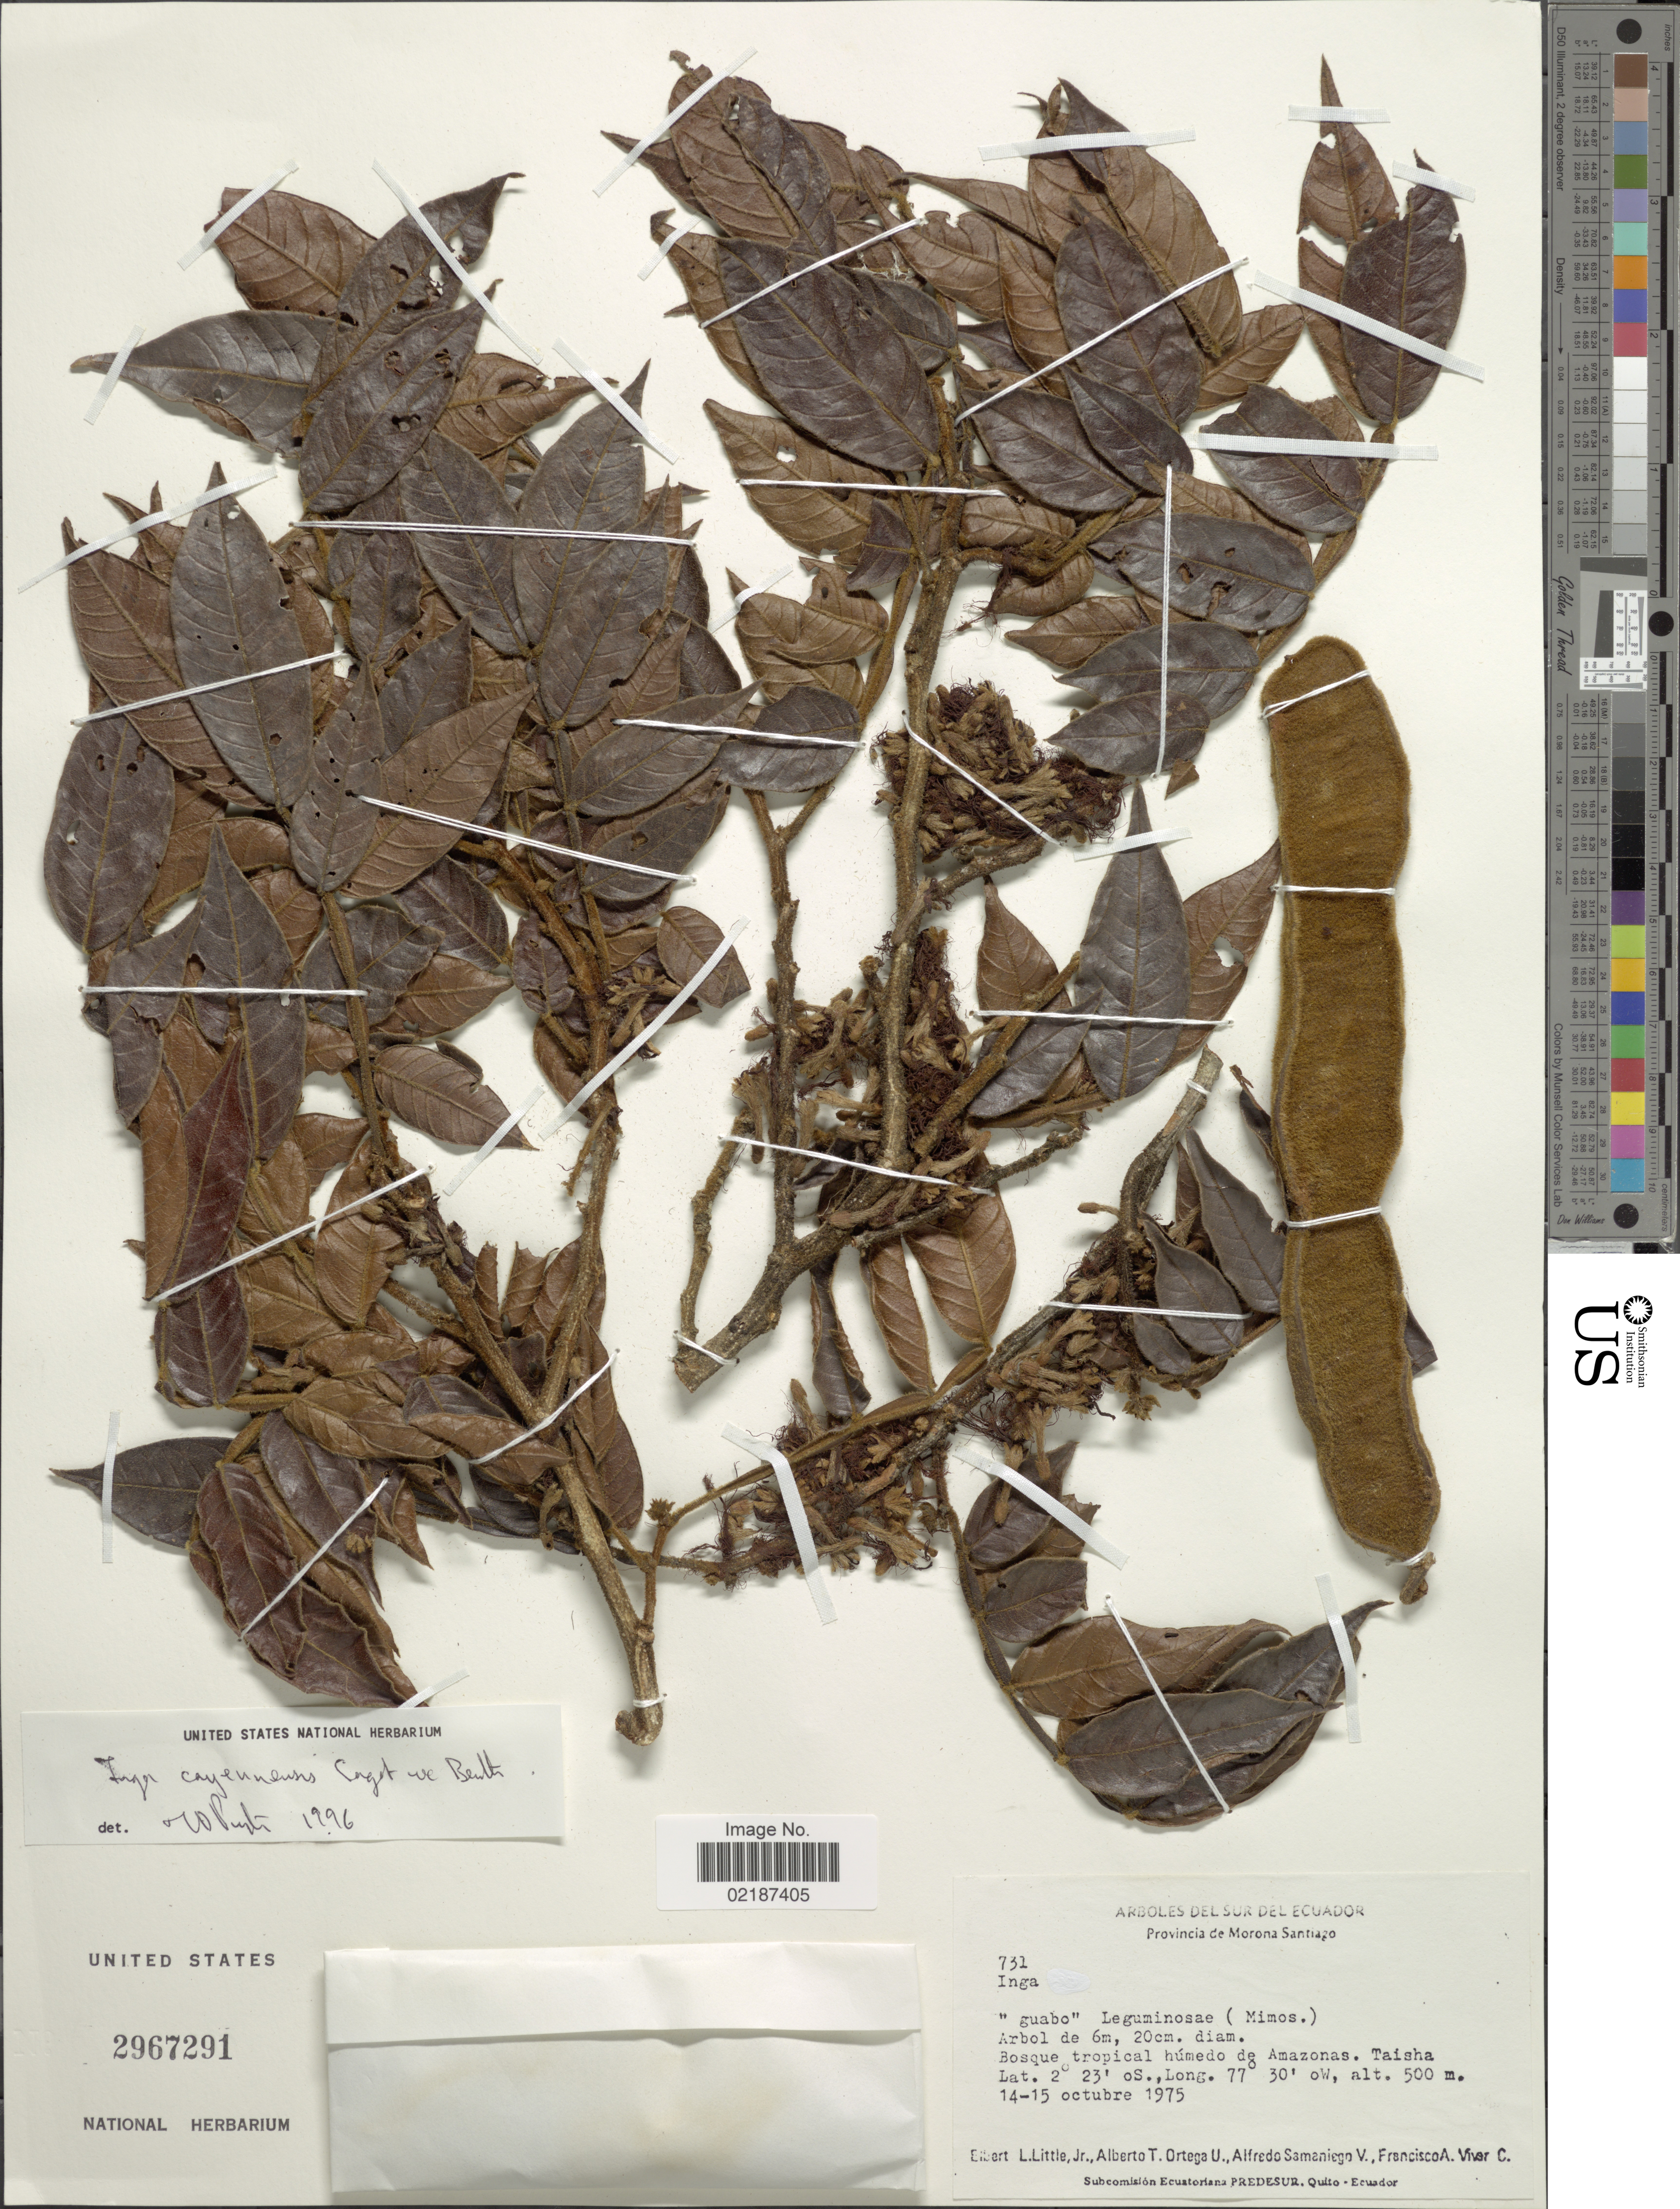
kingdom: Plantae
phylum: Tracheophyta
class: Magnoliopsida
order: Fabales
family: Fabaceae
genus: Inga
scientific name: Inga cayennensis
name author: Sagot ex Benth.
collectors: E. L. Little, A. T. Ortega U., A. V. Samaniego & F. A. Vivar C.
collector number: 731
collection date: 1975-10-14/1975-10-15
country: Ecuador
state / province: Morona-Santiago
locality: Provincia de Morono Santiagpo, Bosque tropical húmedo de Amazonas, Taisha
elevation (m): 500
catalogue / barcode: US 2967291